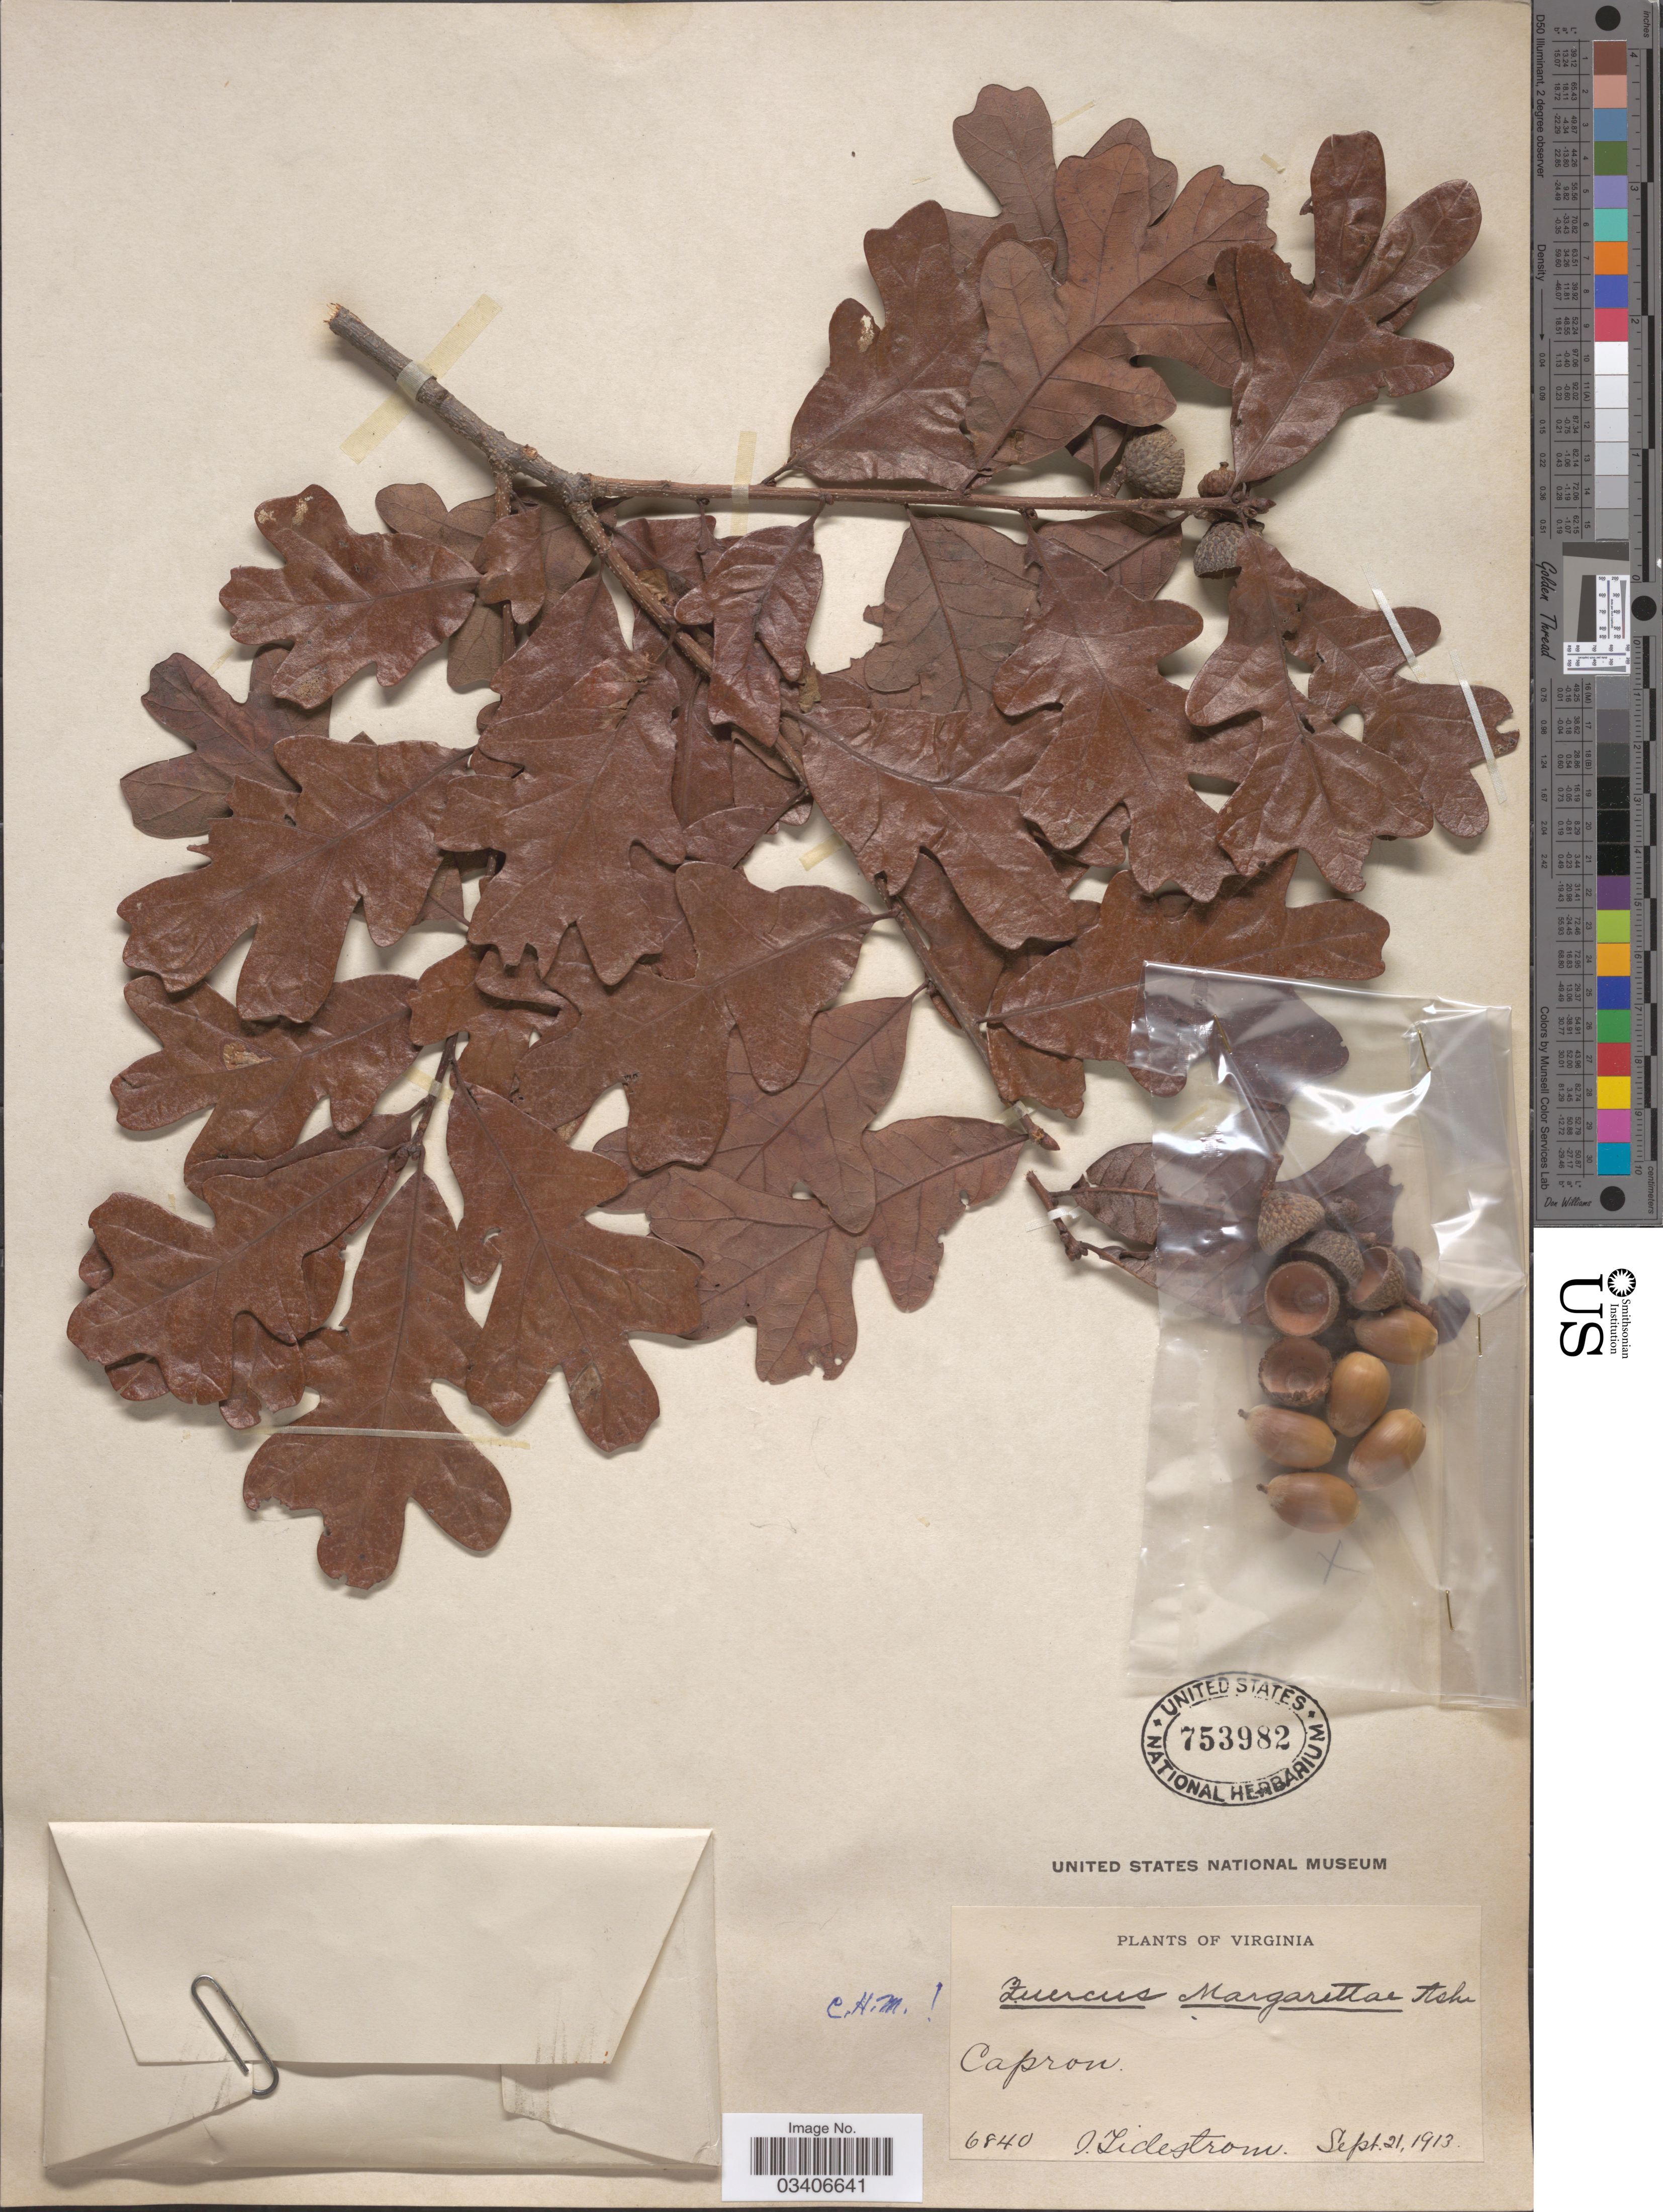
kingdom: Plantae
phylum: Tracheophyta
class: Magnoliopsida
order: Fagales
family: Fagaceae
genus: Quercus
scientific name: Quercus margarettae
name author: Ashe ex Small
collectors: I. F. Tidestrom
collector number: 6840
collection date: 1913-09-21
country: United States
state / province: Virginia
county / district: Southampton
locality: Capron.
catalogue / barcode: US 753982